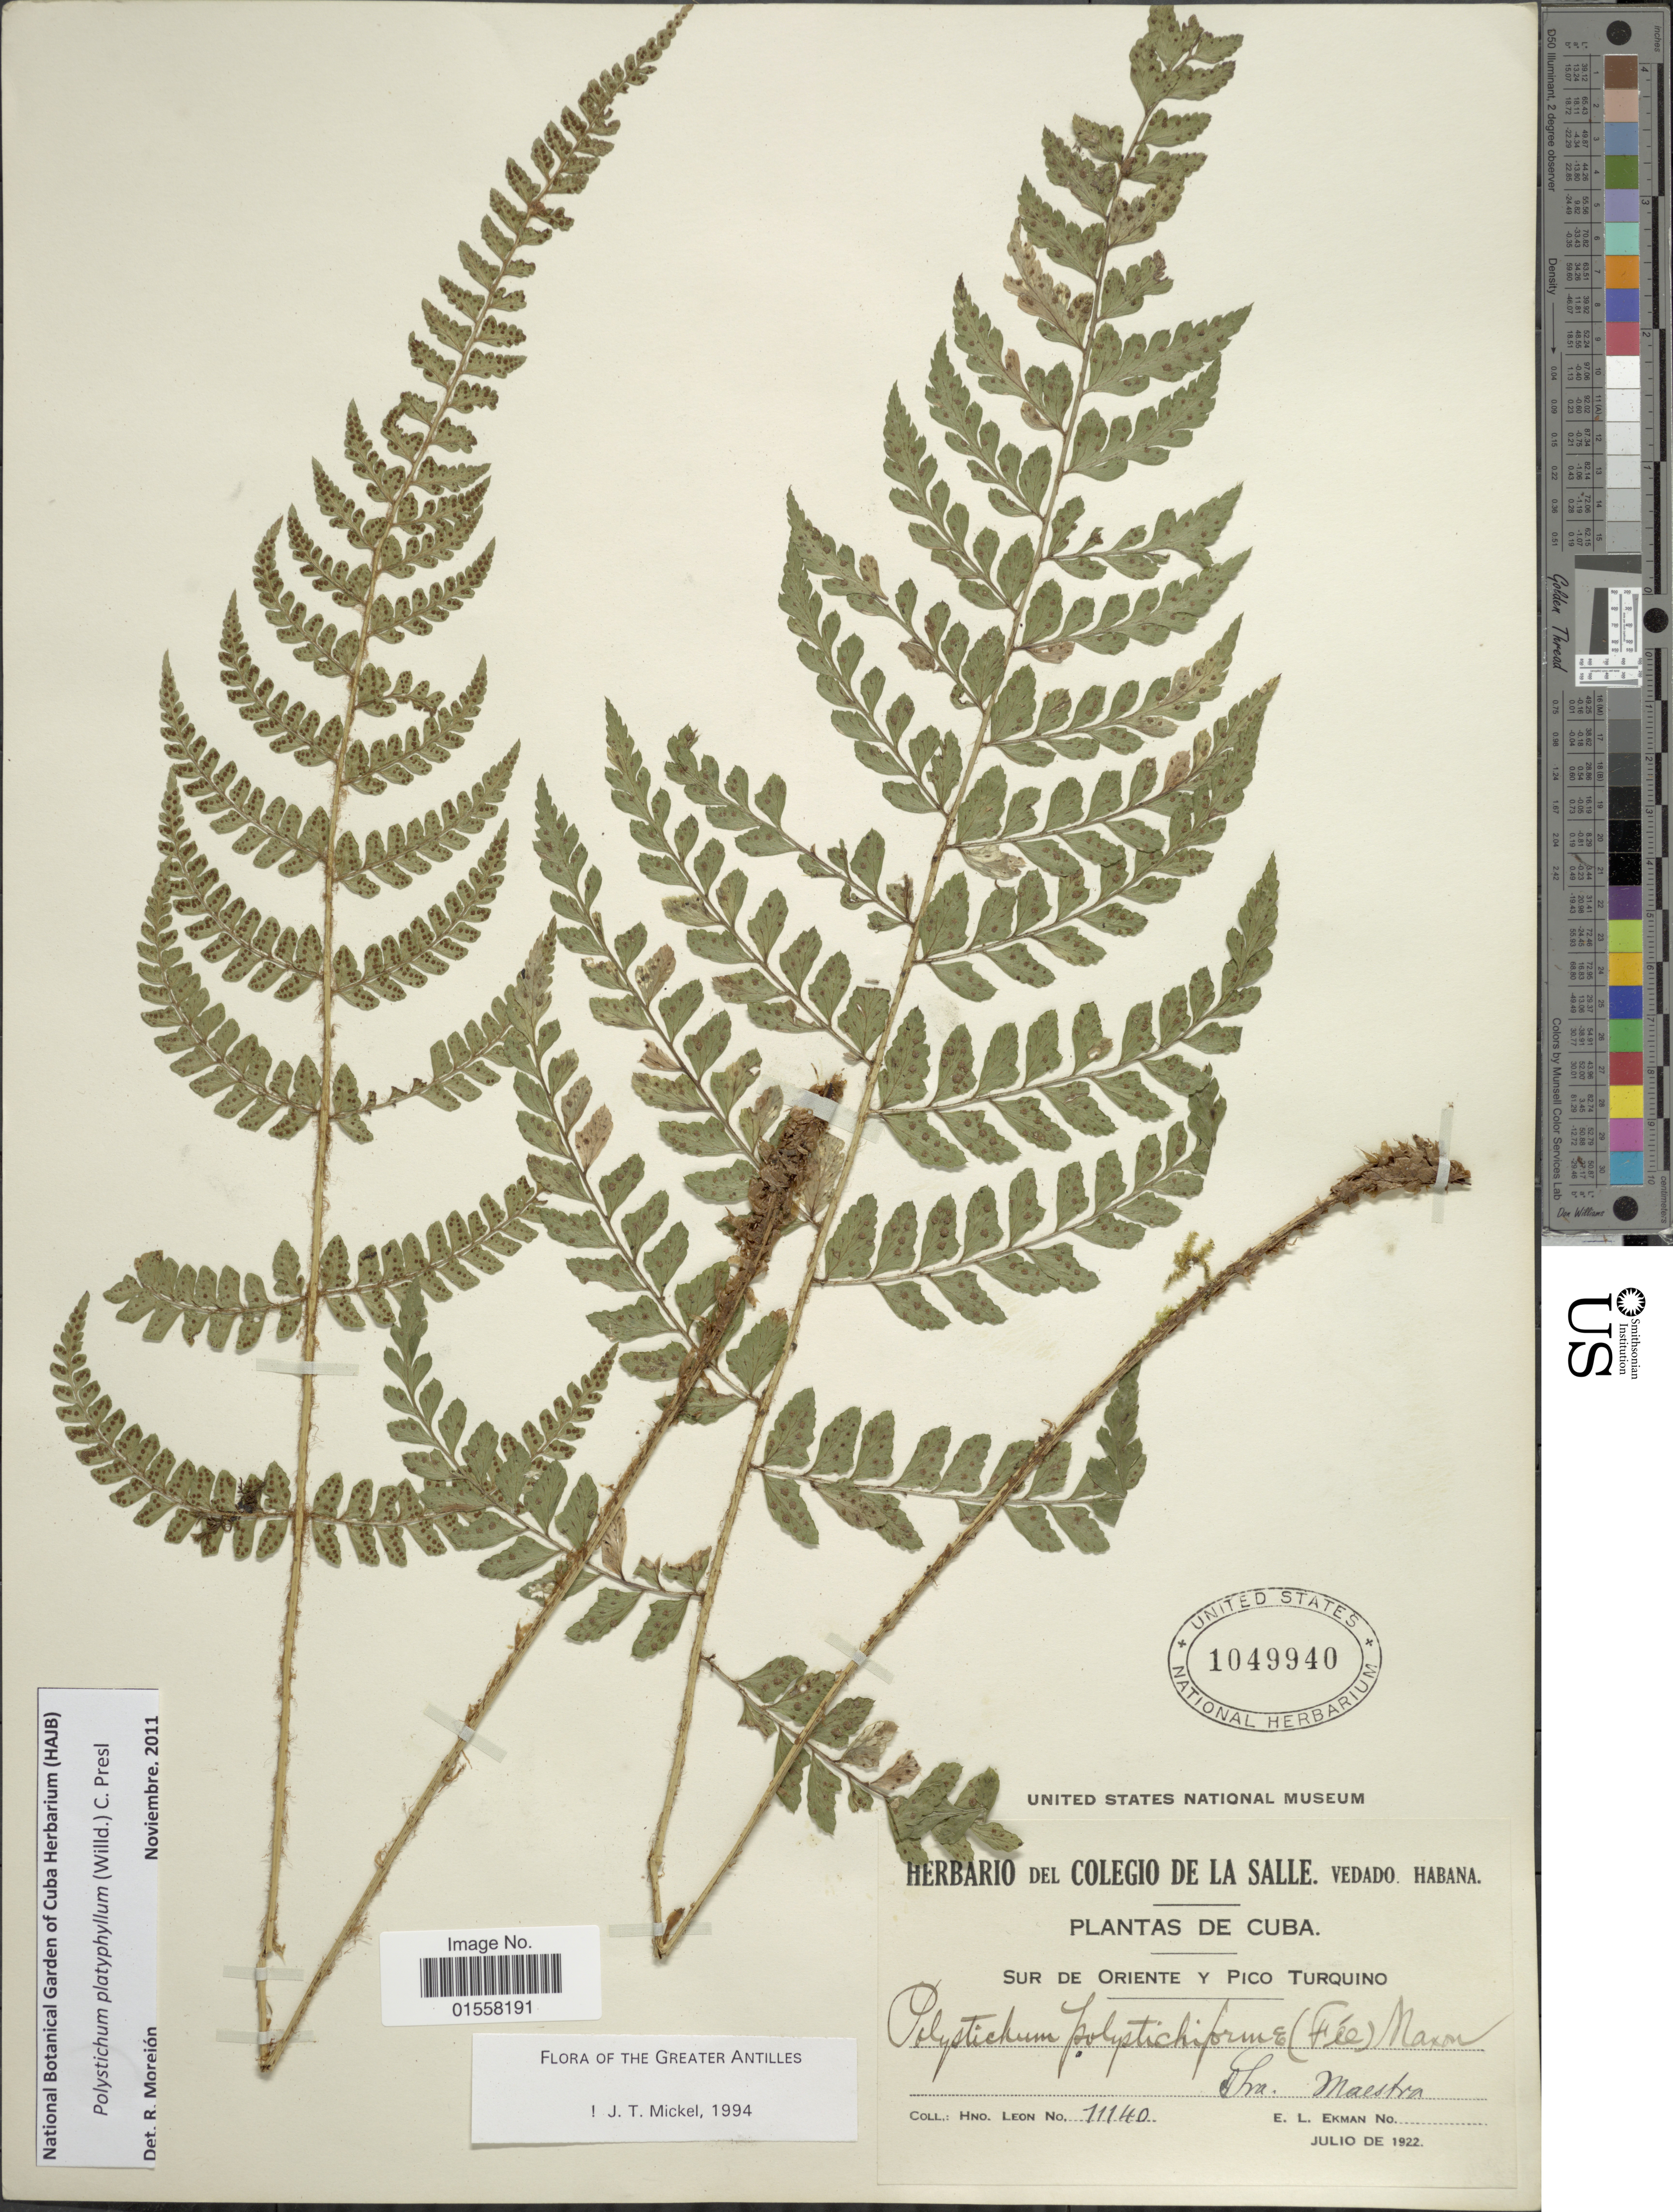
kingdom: Plantae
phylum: Tracheophyta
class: Polypodiopsida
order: Polypodiales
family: Dryopteridaceae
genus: Polystichum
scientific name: Polystichum platyphyllum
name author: (Willd.) C. Presl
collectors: Henry Leon & E. L. Ekman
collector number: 11140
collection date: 1922-07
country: Cuba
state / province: Oriente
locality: Cuba, Sur de Oriente y Pico Turquino. Sra. Maestra.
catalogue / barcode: US 1049940